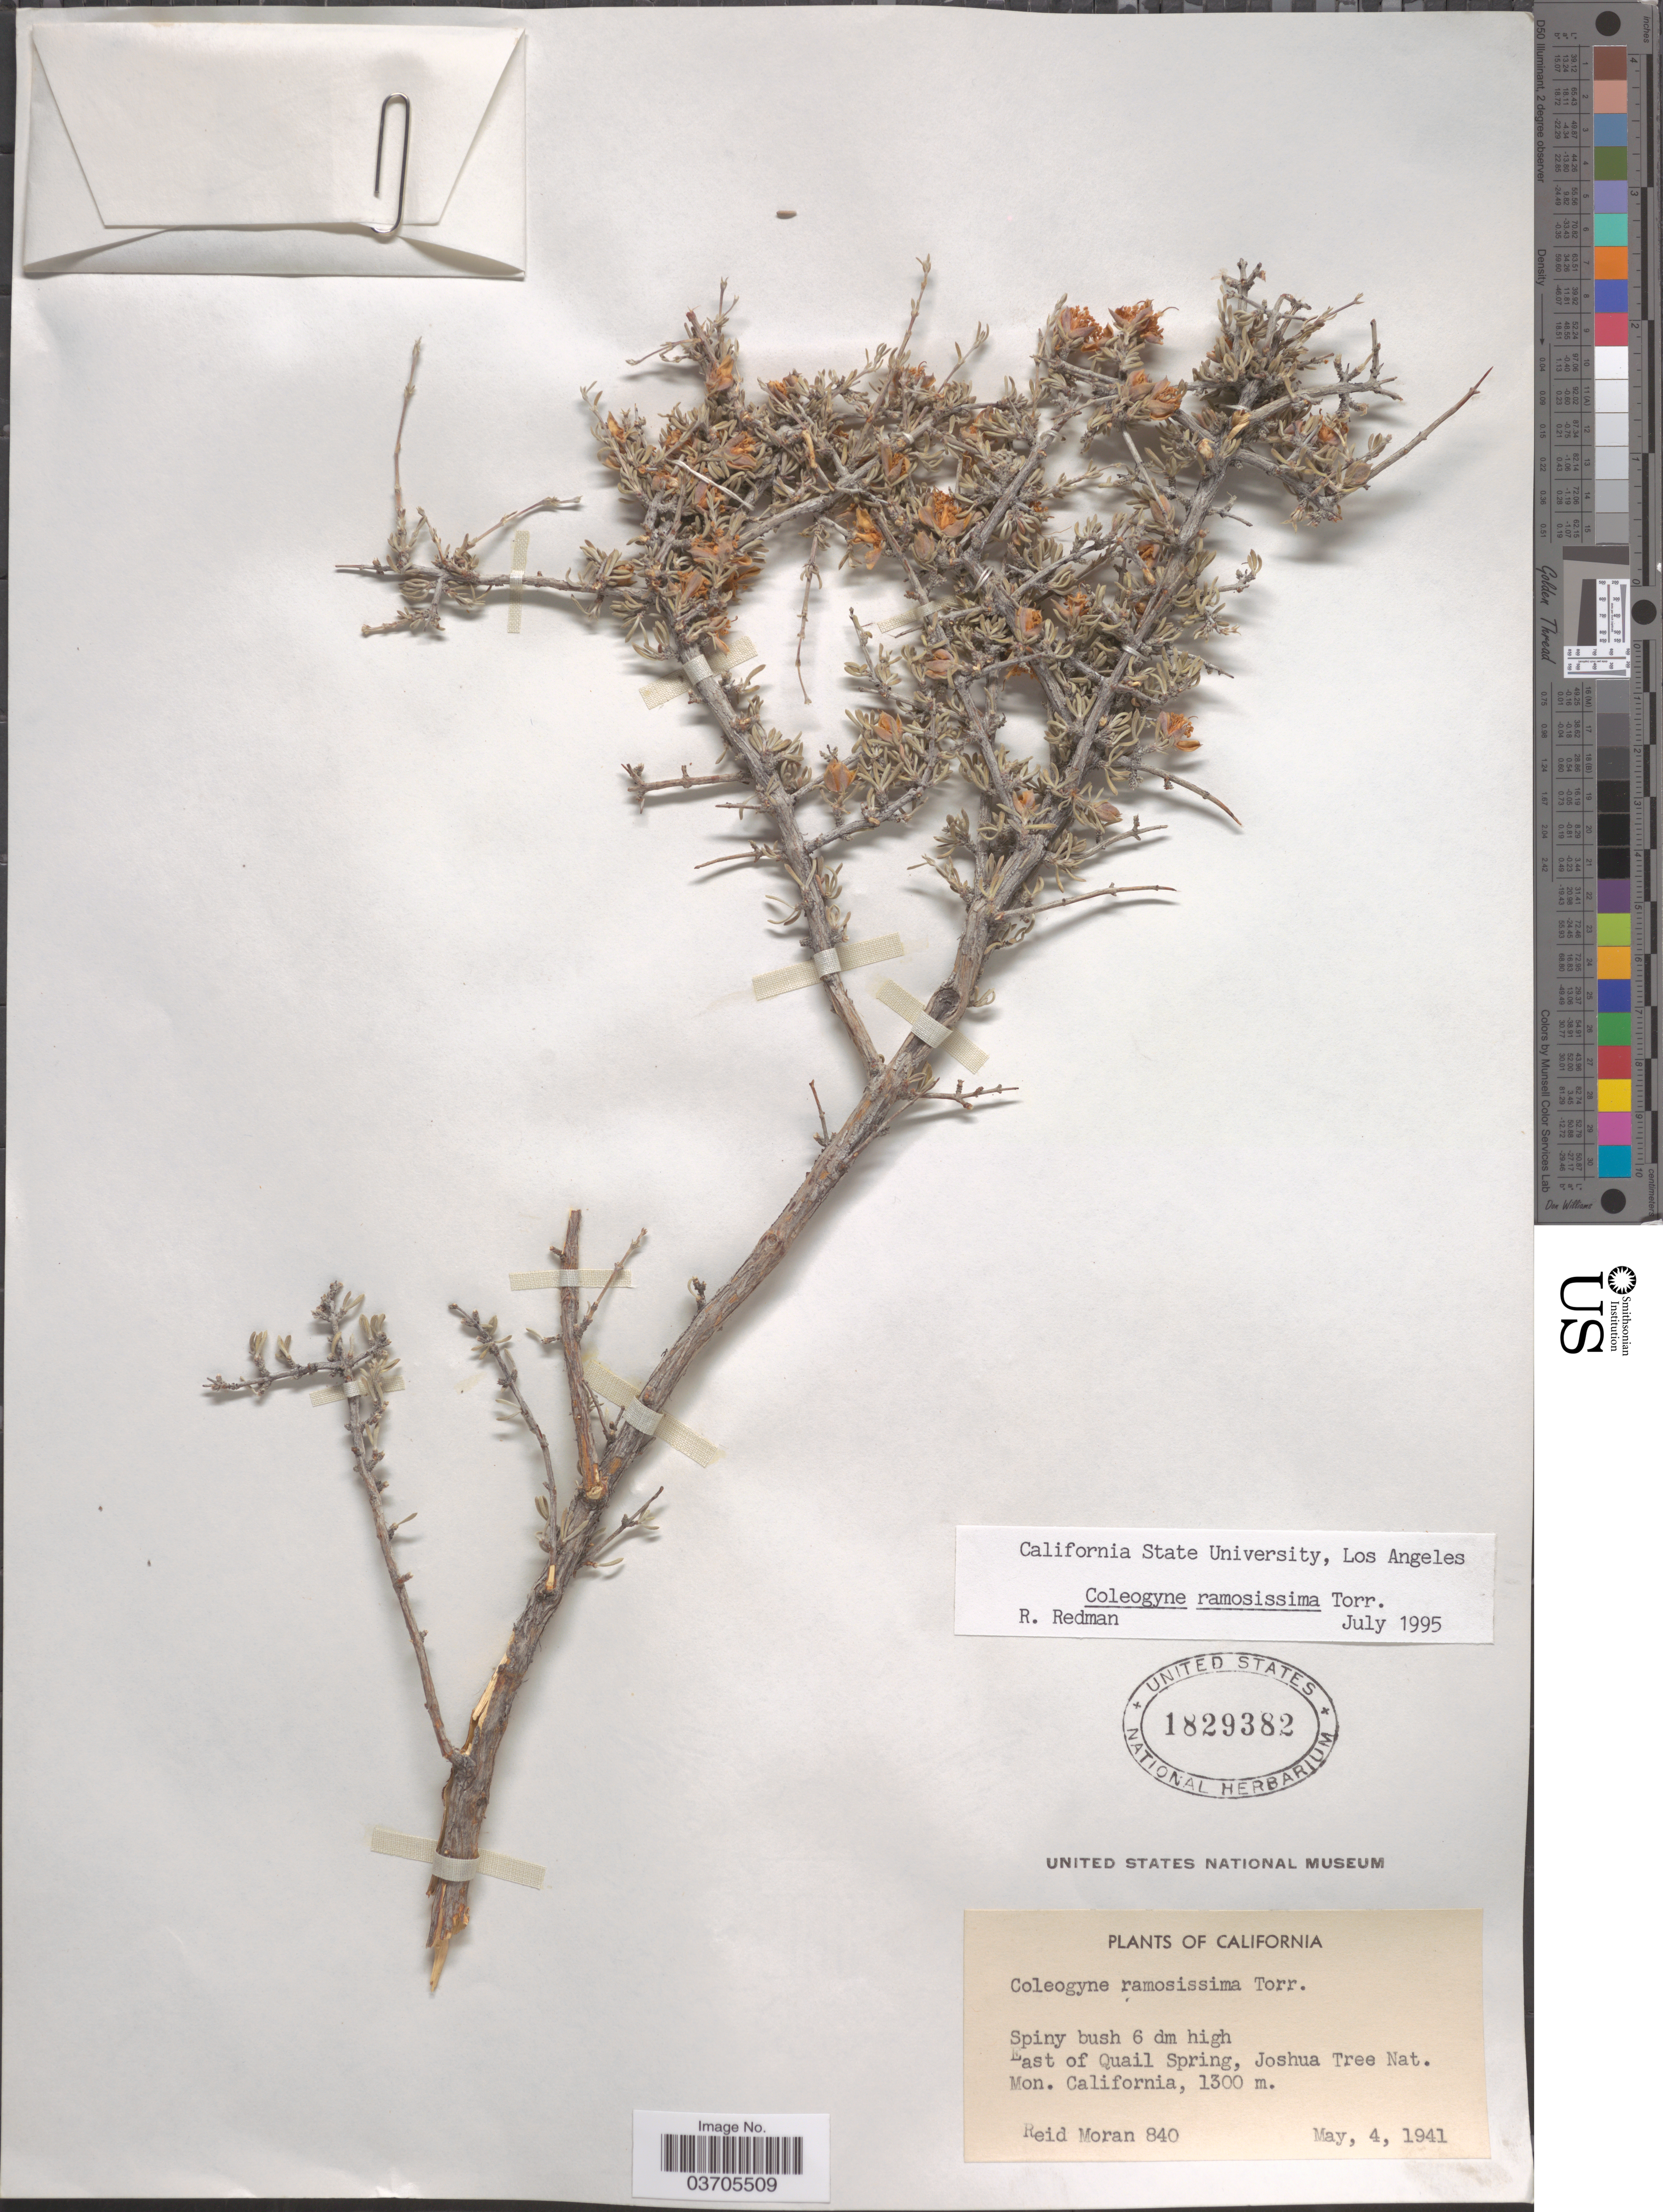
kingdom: Plantae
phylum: Tracheophyta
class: Magnoliopsida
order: Rosales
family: Rosaceae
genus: Coleogyne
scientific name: Coleogyne ramosissima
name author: Torr.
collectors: R. Moran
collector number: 840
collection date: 1941-05-04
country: United States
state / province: California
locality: East of Quail Spring, Joshua Tree Nat. Mon.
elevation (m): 1300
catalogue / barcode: US 1829382